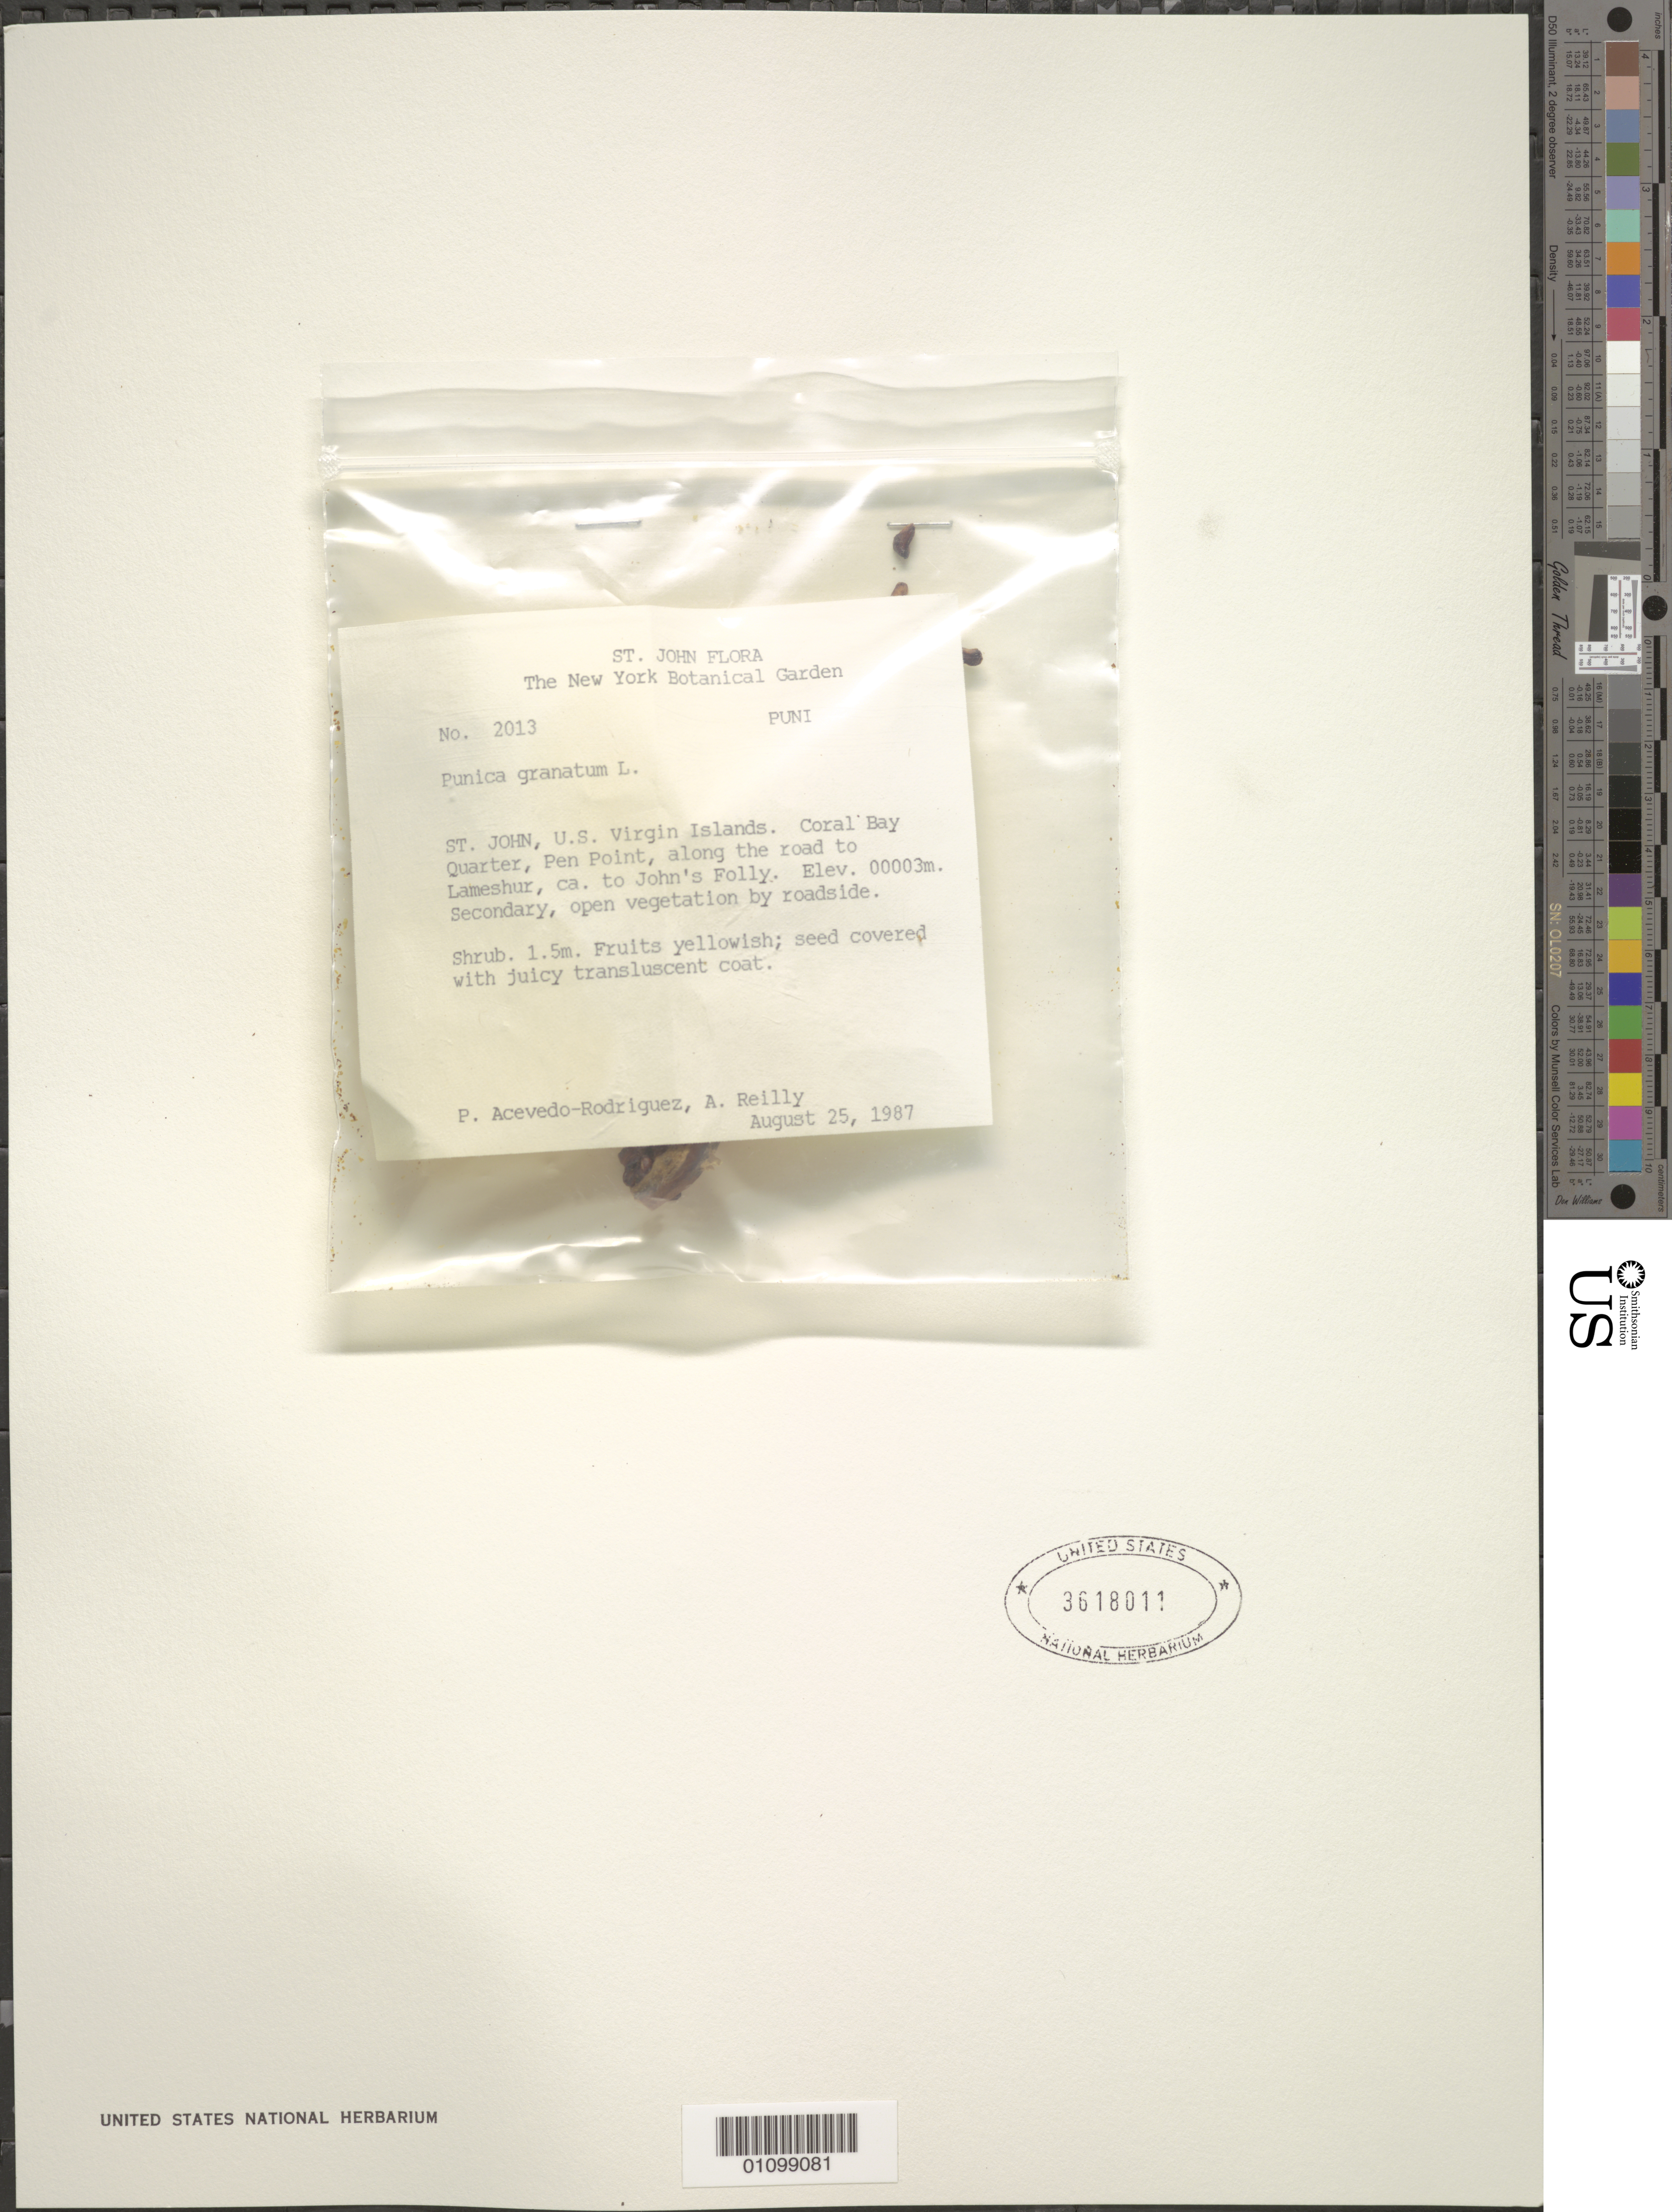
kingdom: Plantae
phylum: Tracheophyta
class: Magnoliopsida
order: Myrtales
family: Lythraceae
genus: Punica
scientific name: Punica granatum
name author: L.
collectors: P. Acevedo-Rodr. & A. Reilly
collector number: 2013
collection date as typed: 25 Aug 1987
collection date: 1987-08-25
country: U.S. Virgin Islands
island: St. John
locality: Coral Bay Quarter, Pen Point, along the road to Lameshur, ca. to John's Folly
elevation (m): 3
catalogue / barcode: US 3618011